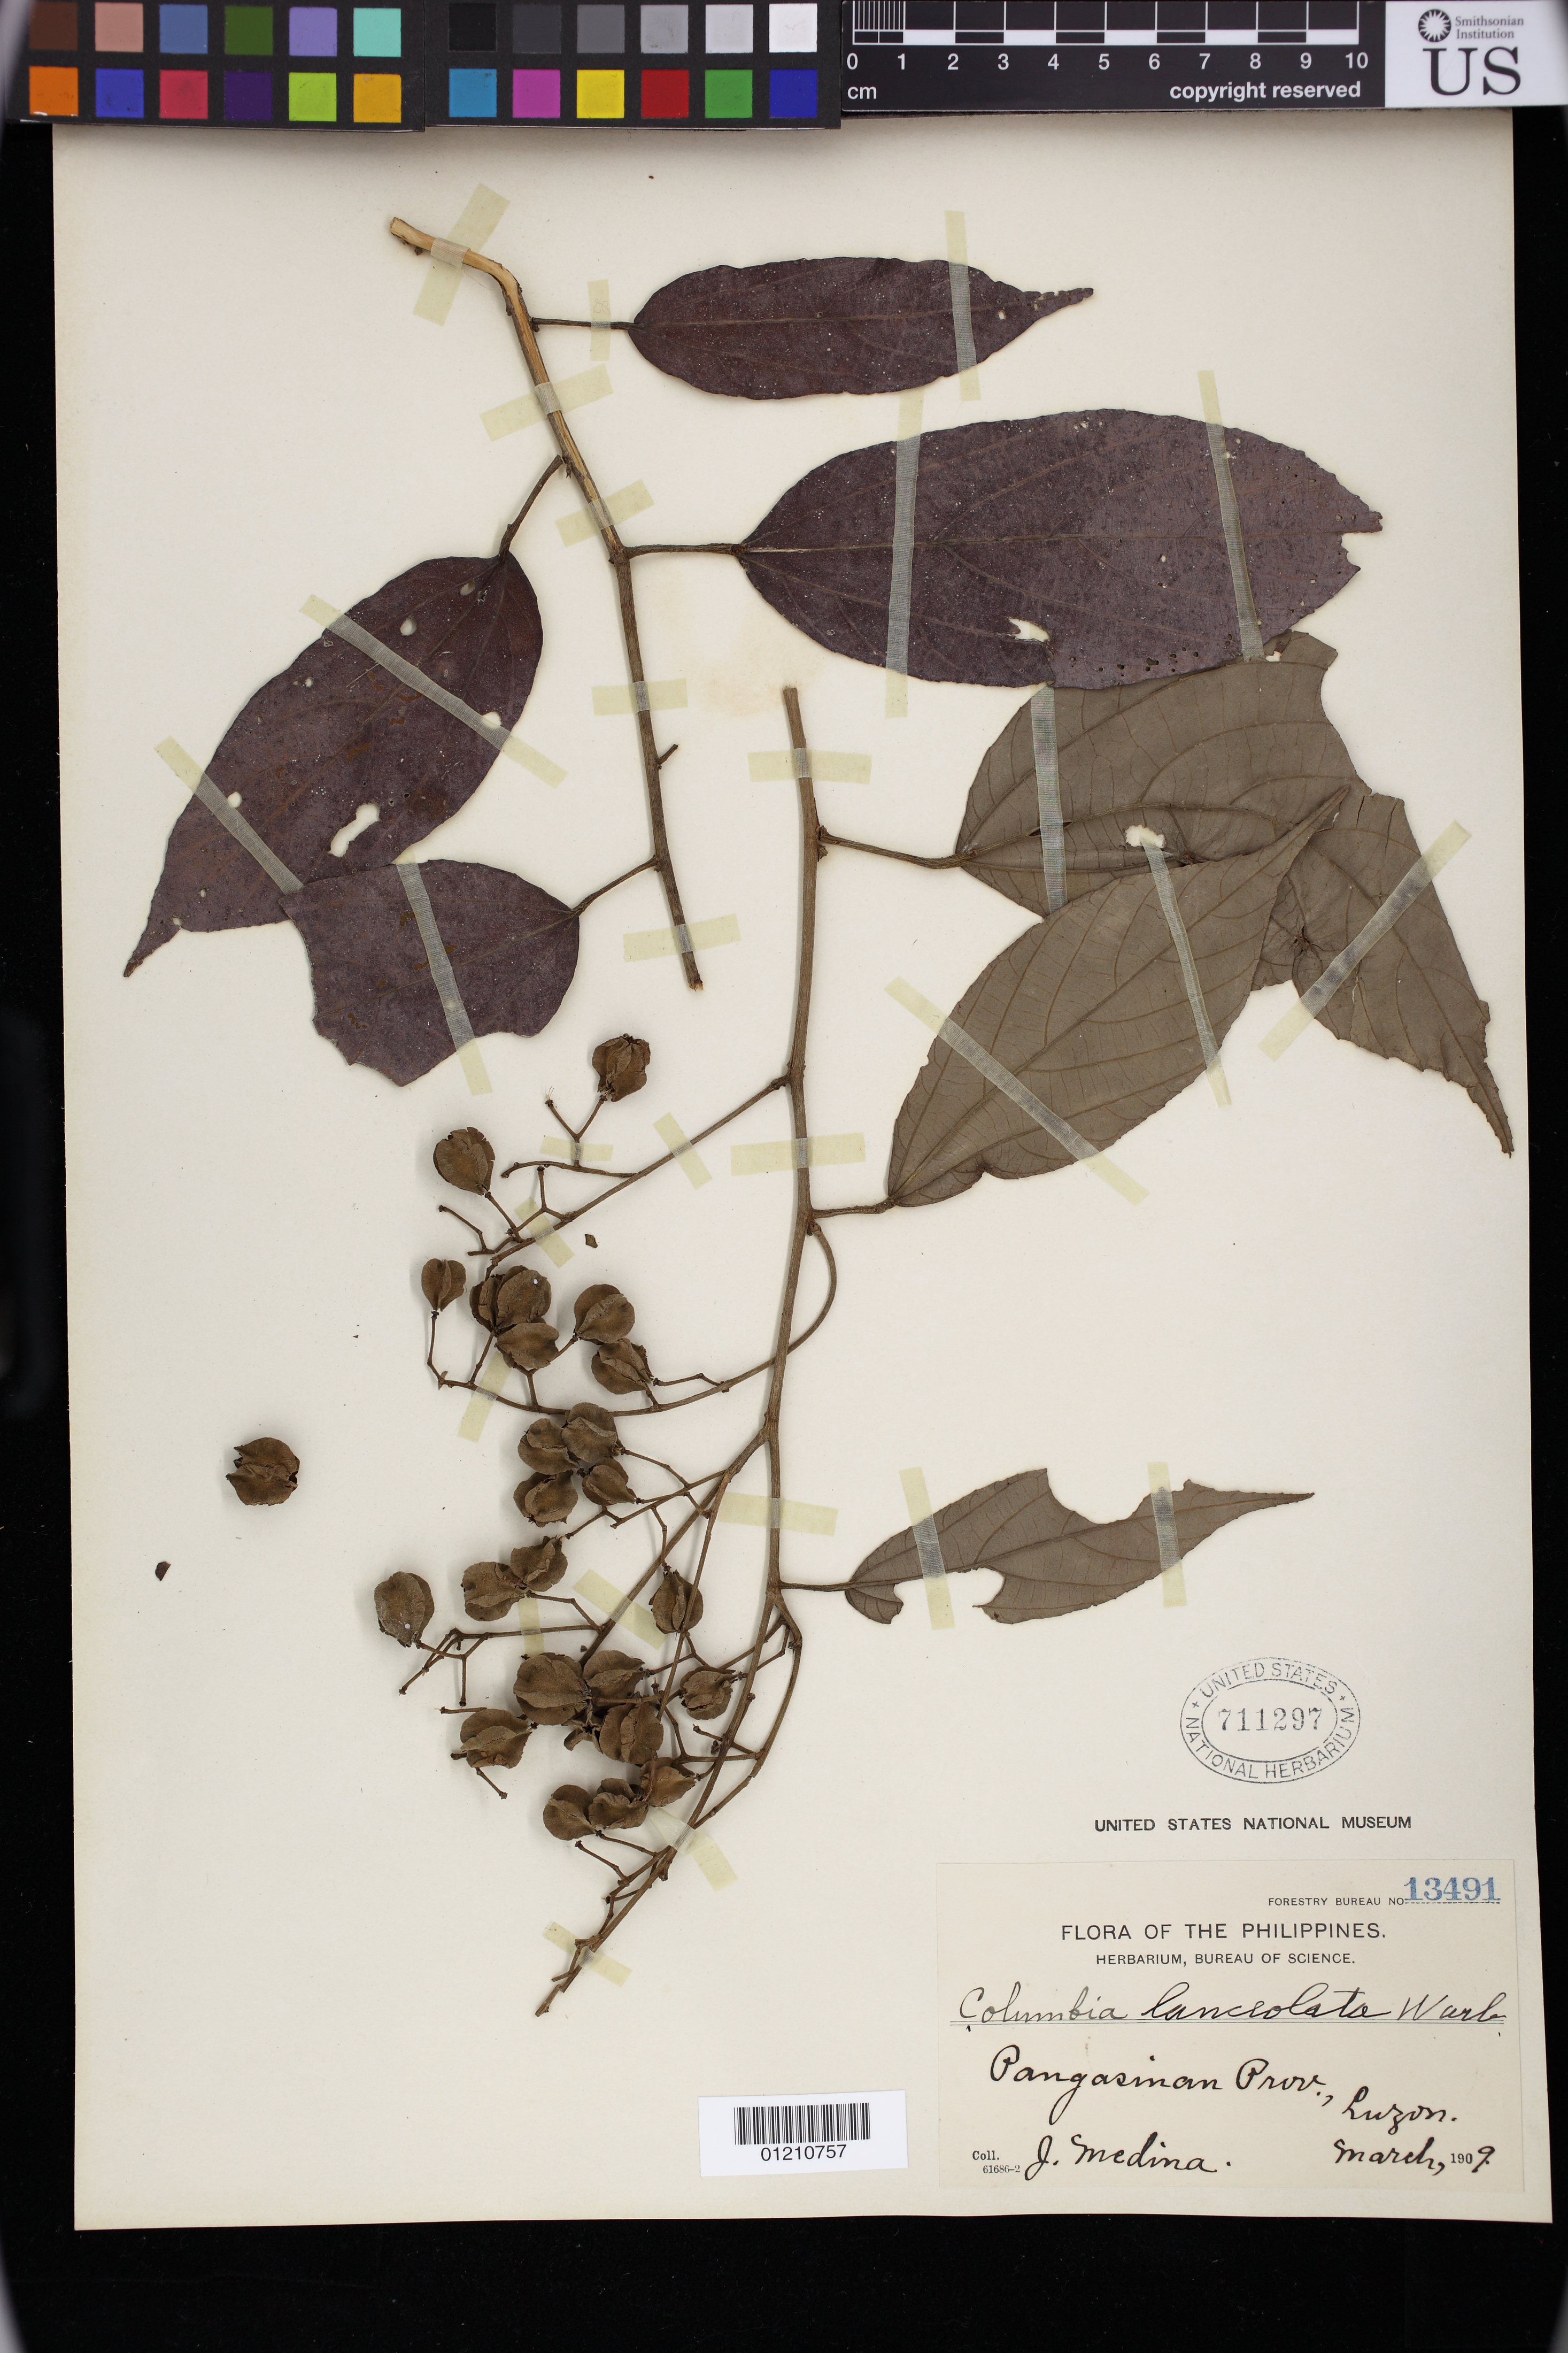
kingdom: Plantae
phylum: Tracheophyta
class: Magnoliopsida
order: Malvales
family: Malvaceae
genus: Colona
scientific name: Colona lanceolata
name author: (Warb.) Burret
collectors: J. Medina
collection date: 1909-03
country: Philippines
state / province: Ilocos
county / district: Pangasinan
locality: Luzon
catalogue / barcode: US 711297